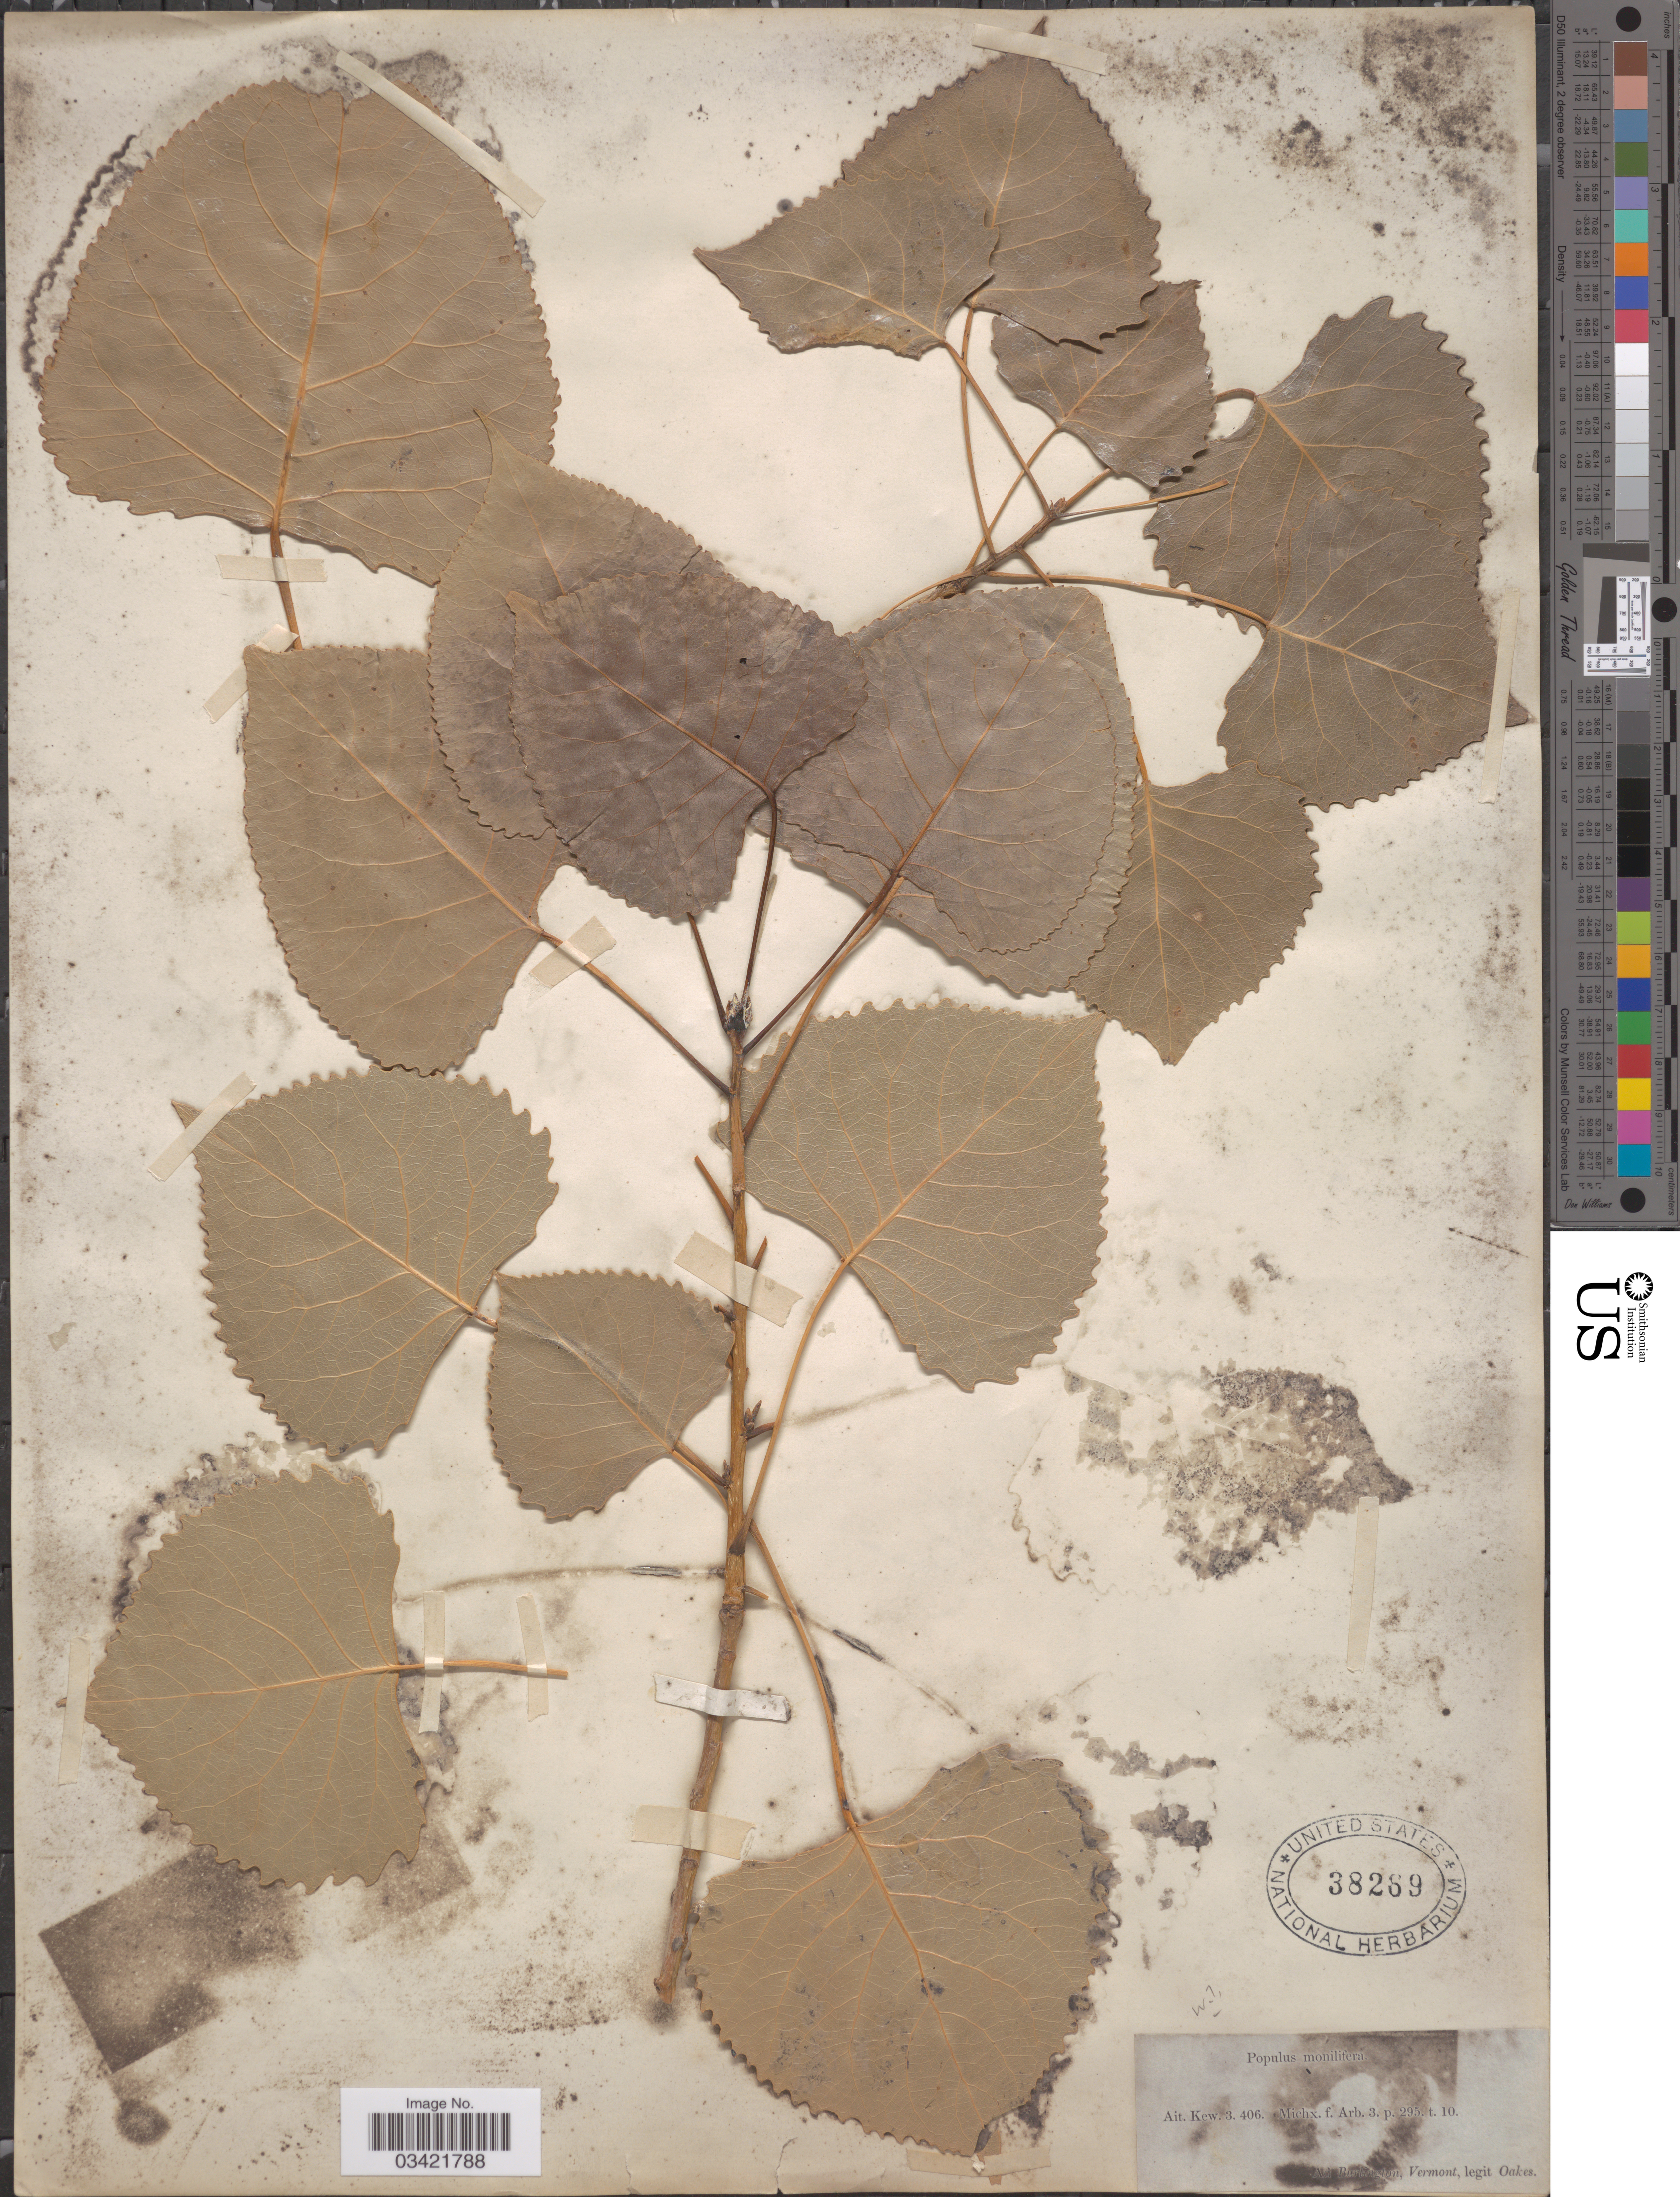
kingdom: Plantae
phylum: Tracheophyta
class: Magnoliopsida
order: Malpighiales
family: Salicaceae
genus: Populus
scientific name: Populus deltoides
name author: W. Bartram ex Marshall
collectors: -. Oakes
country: United States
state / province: Vermont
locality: Ad Burlington.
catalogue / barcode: US 38269